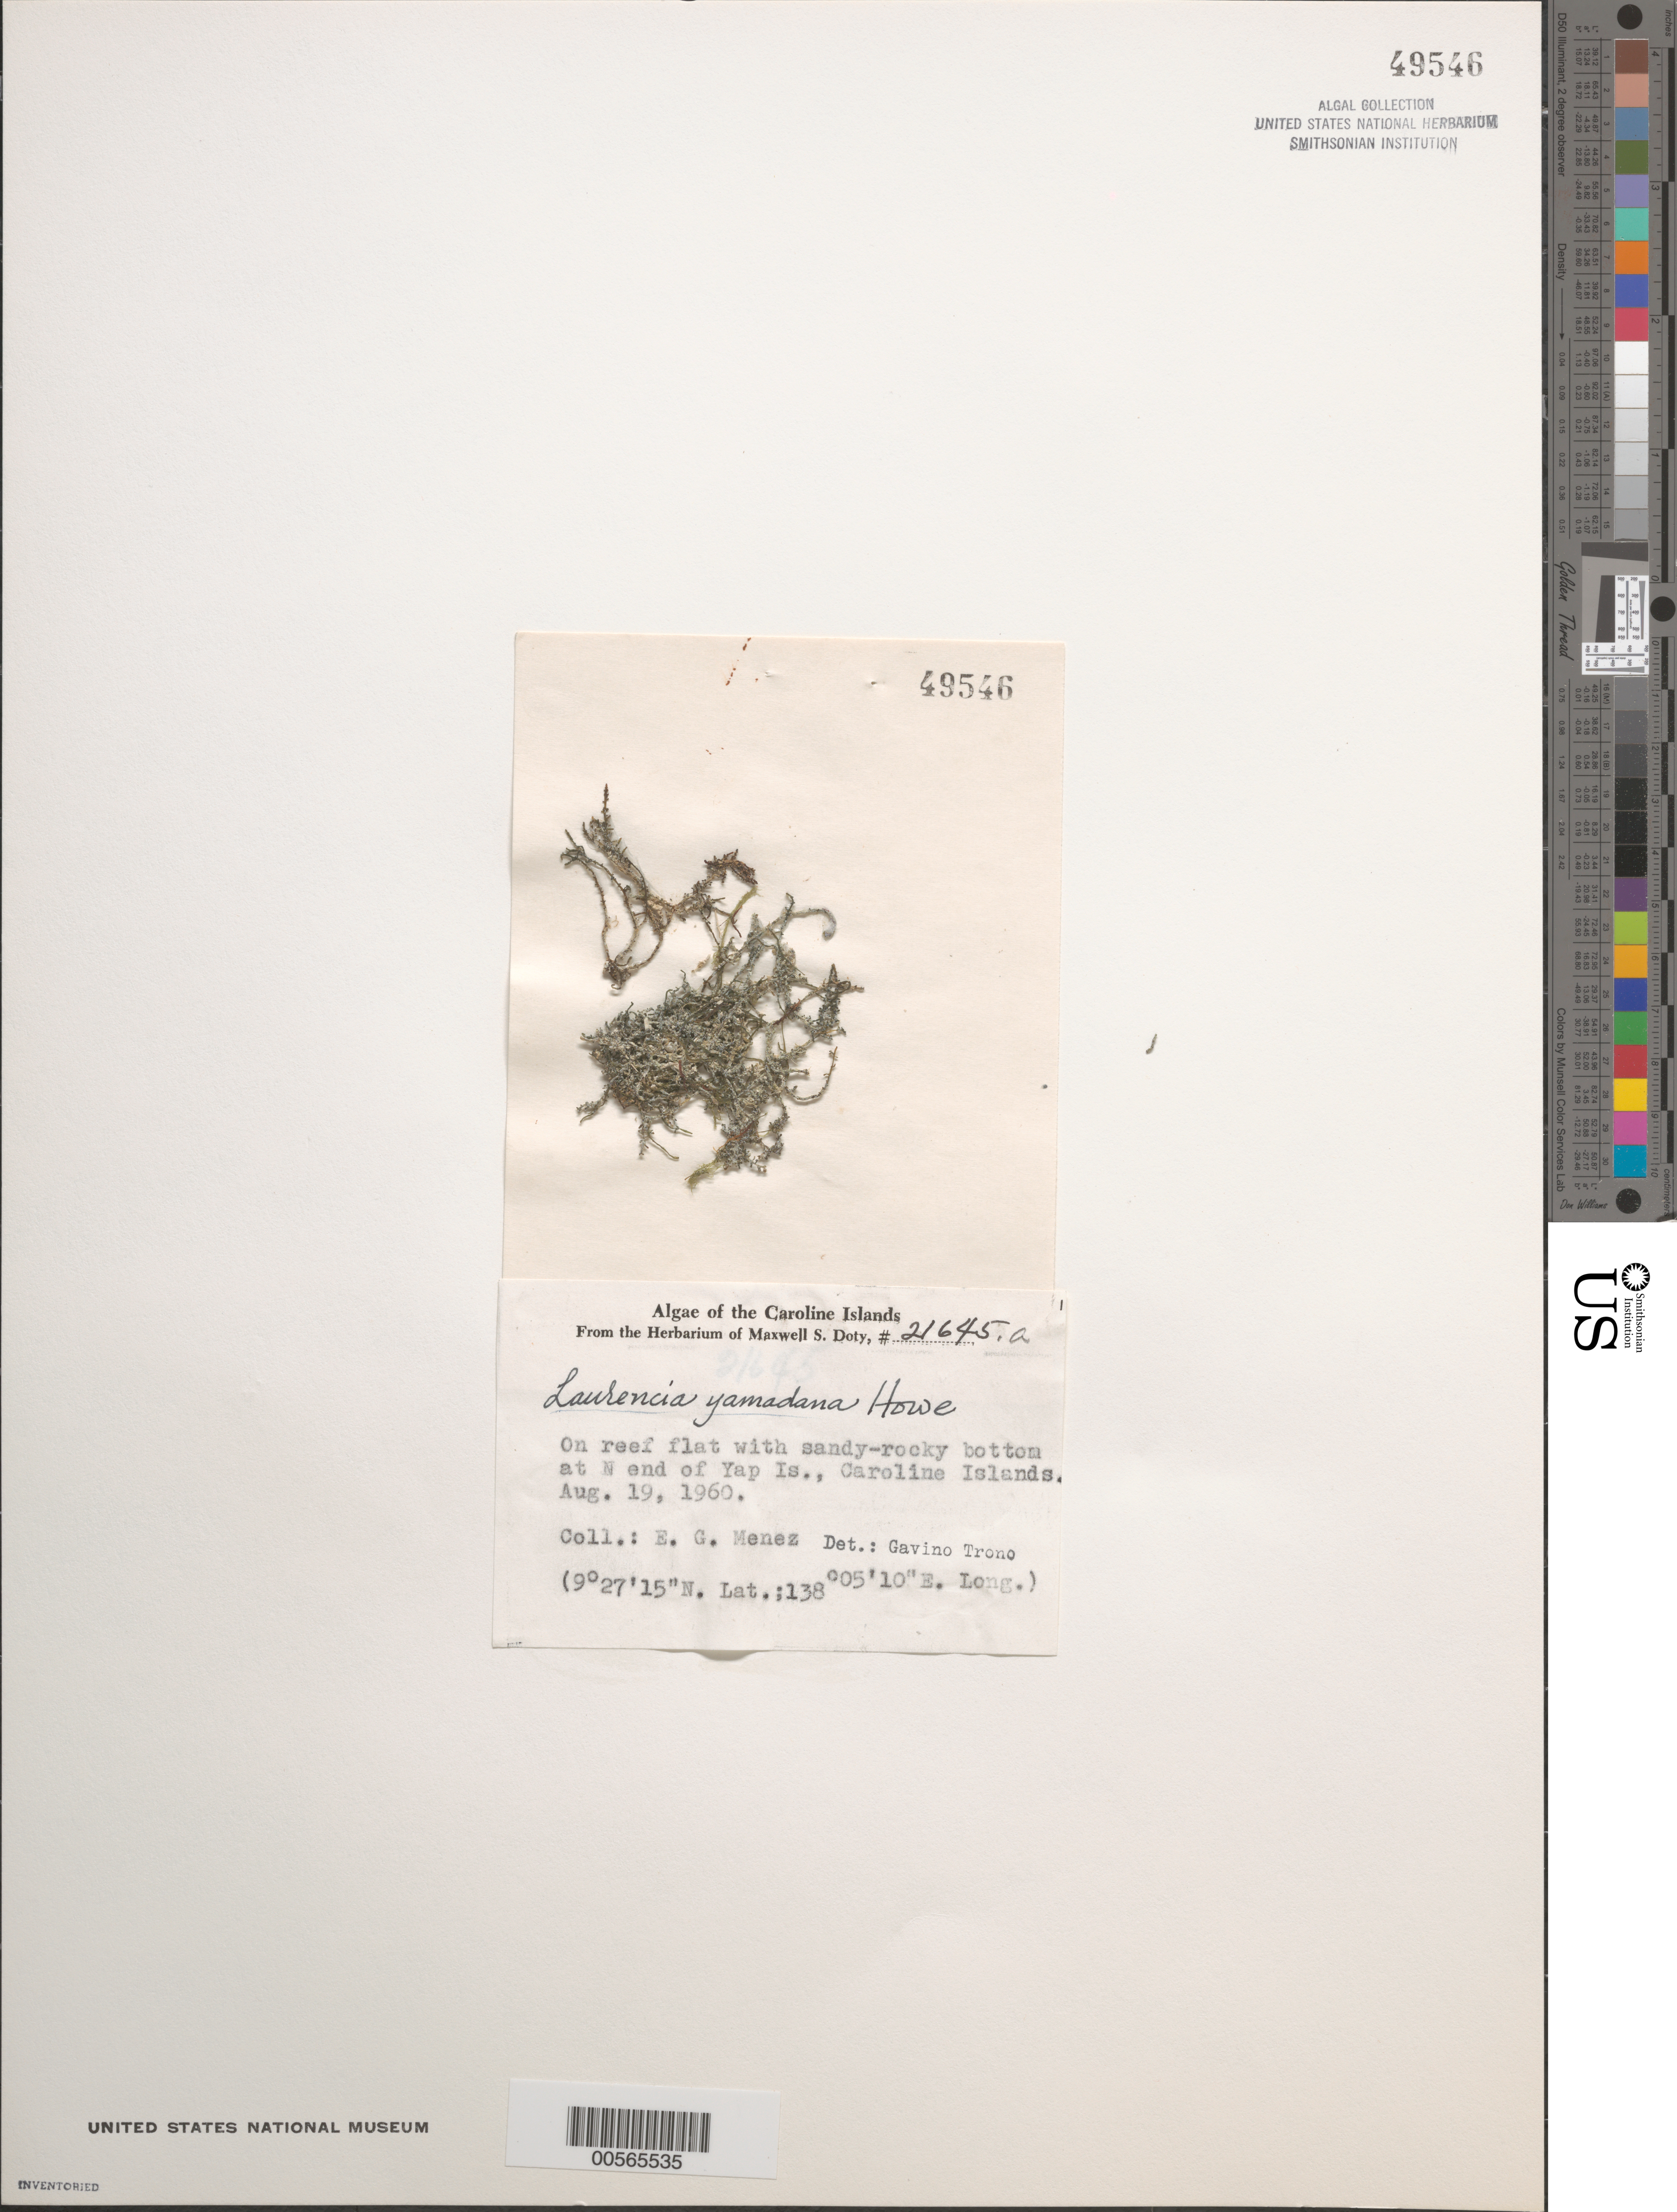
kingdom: Plantae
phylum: Rhodophyta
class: Florideophyceae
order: Ceramiales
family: Rhodomelaceae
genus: Palisada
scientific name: Palisada yamadana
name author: (M. Howe) K.W. Nam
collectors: Meñez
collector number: MSD 21645a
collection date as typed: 19 Aug 1960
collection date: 1960-08-19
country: Micronesia, Federated States of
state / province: Yap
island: Yap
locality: North Yap Island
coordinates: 9 27' 15" N. Lat., 138 05' 10" E. Long.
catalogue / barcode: US 49546